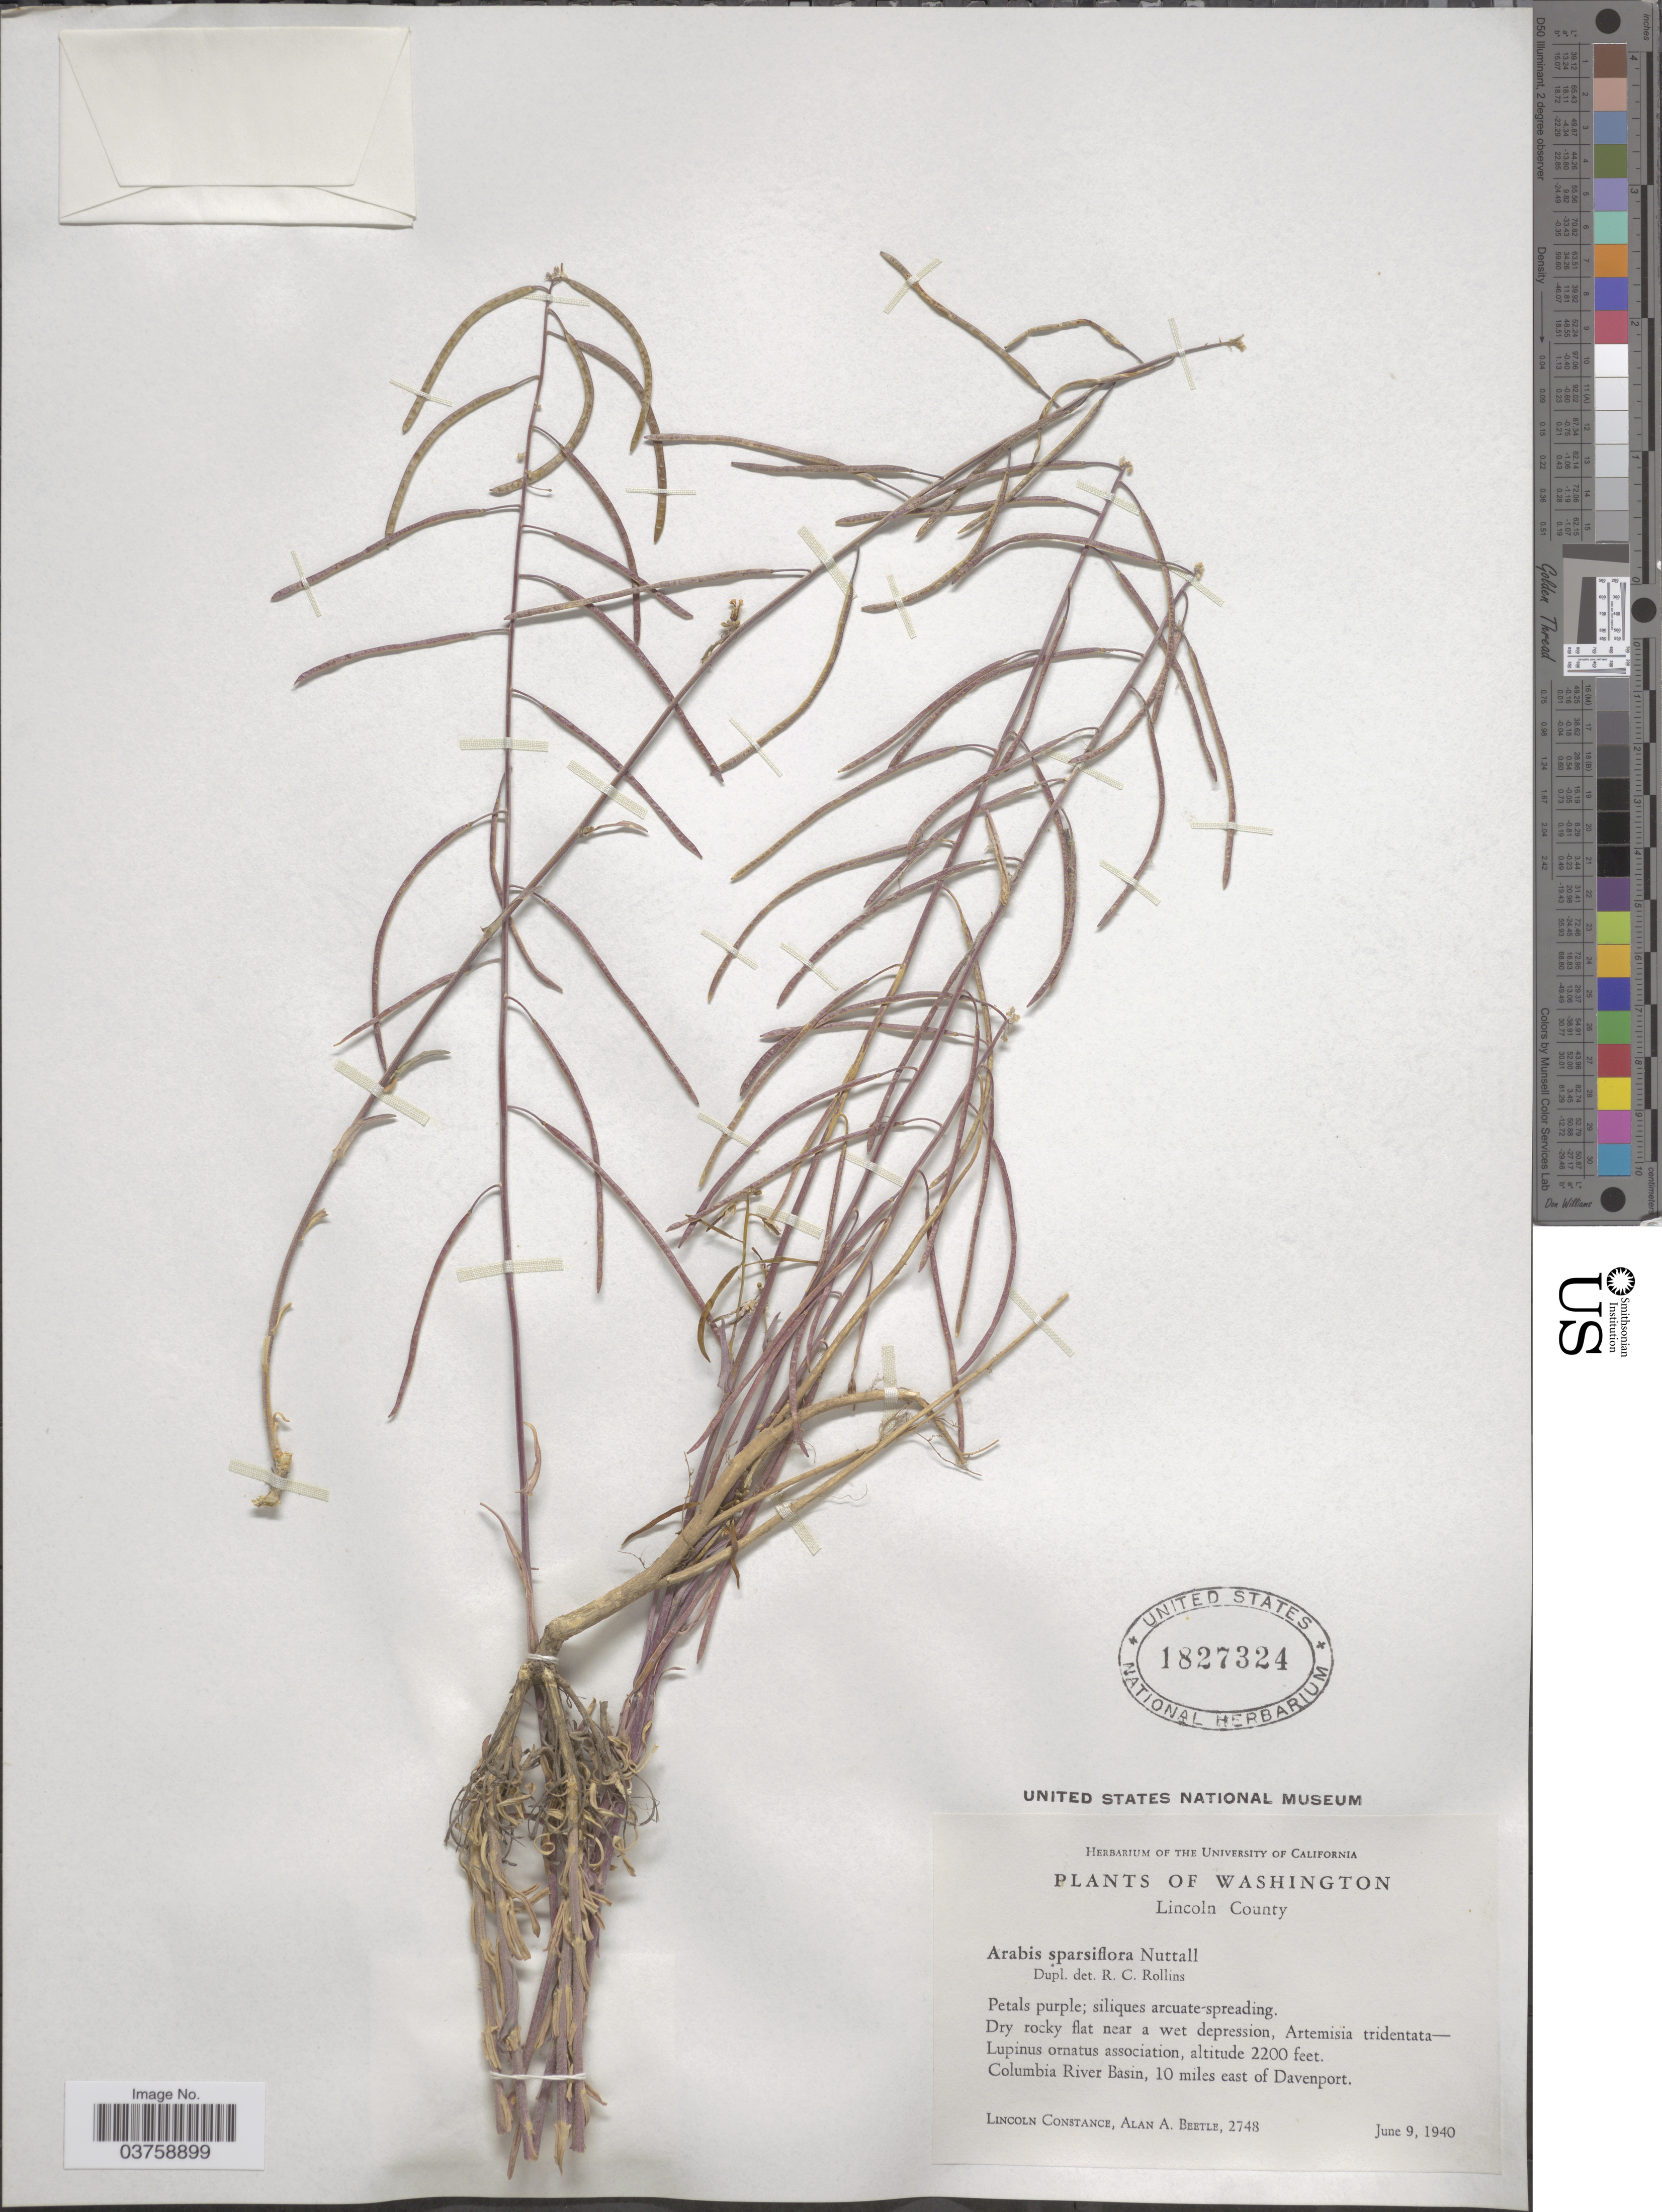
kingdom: Plantae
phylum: Tracheophyta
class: Magnoliopsida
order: Brassicales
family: Brassicaceae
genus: Arabis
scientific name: Arabis sparsiflora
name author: Nutt.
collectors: L. Constance & A. A. Beetle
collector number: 2748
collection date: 1940-06-09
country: United States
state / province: Washington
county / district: Lincoln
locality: Lincoln County. Columbia River Basin, 10 miles east of Davenport.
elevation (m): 671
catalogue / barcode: US 1827324